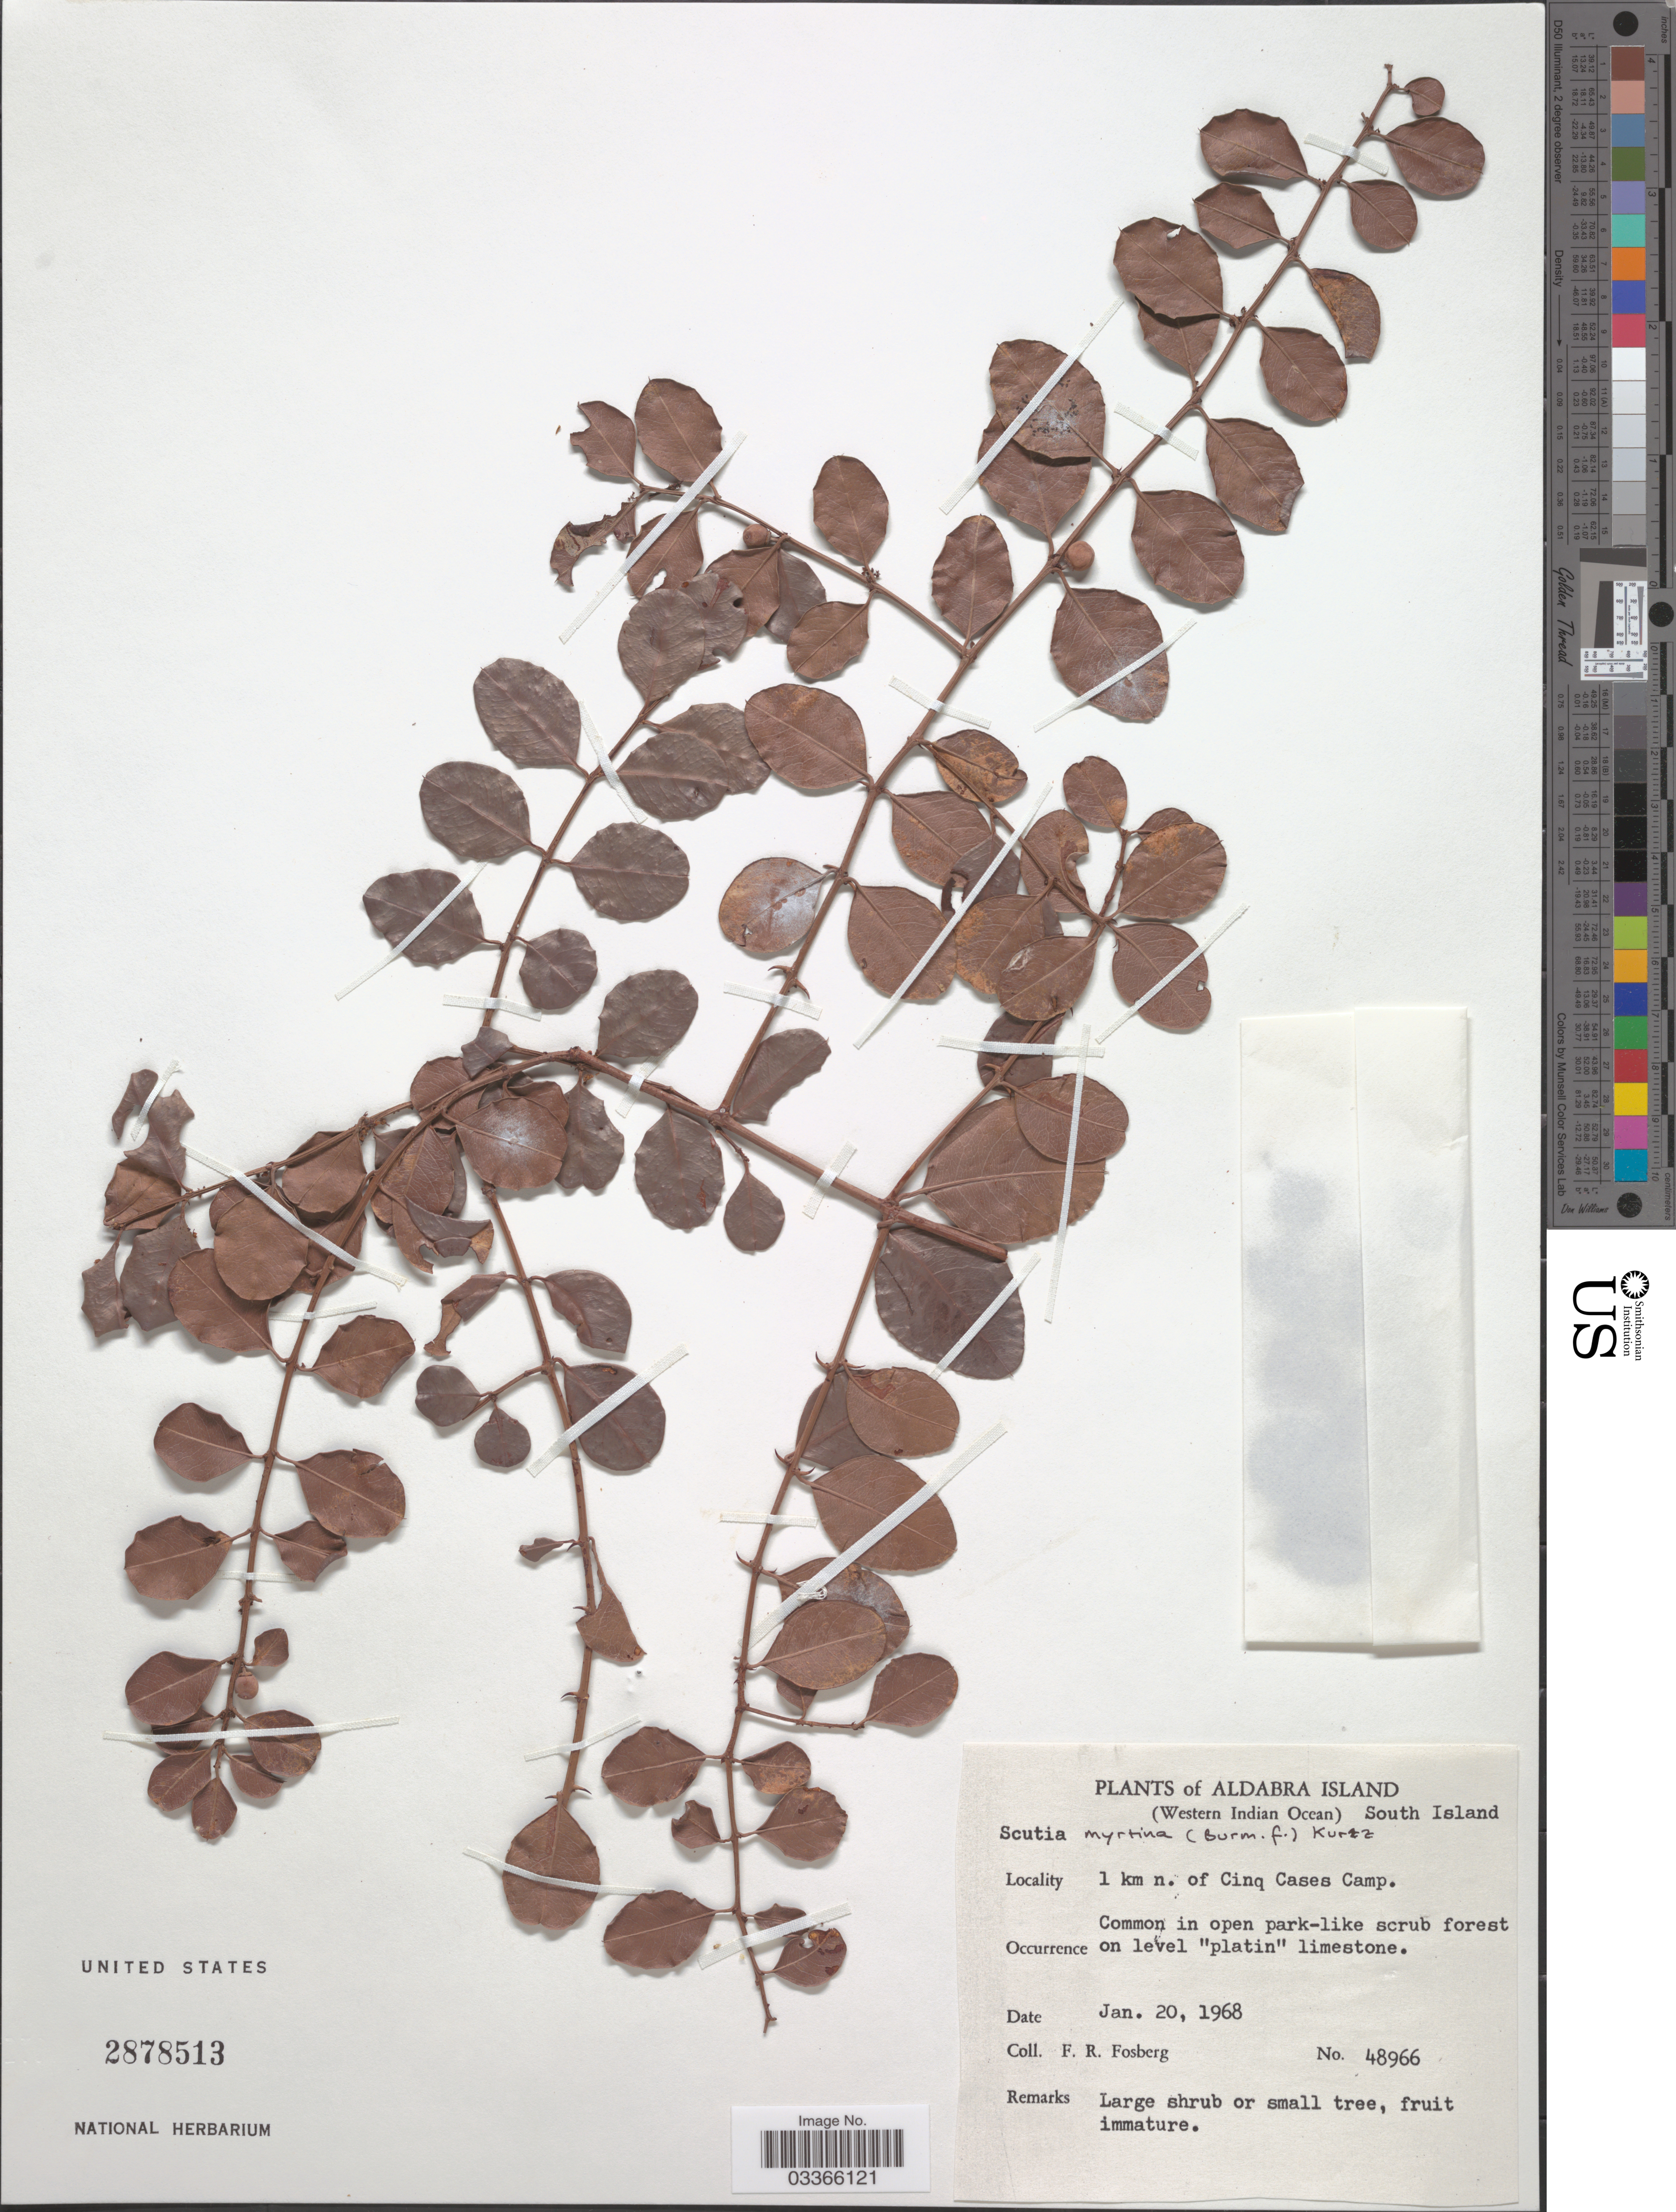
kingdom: Plantae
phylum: Tracheophyta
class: Magnoliopsida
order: Rosales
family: Rhamnaceae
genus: Scutia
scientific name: Scutia myrtina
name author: (Burm. f.) Kurz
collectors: F. R. Fosberg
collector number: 48966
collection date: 1968-01-20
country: Seychelles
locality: Aldabra Island (Western Indian Ocean) South Island, 1 km n. of Cinq Cases Camp.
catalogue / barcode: US 2878513